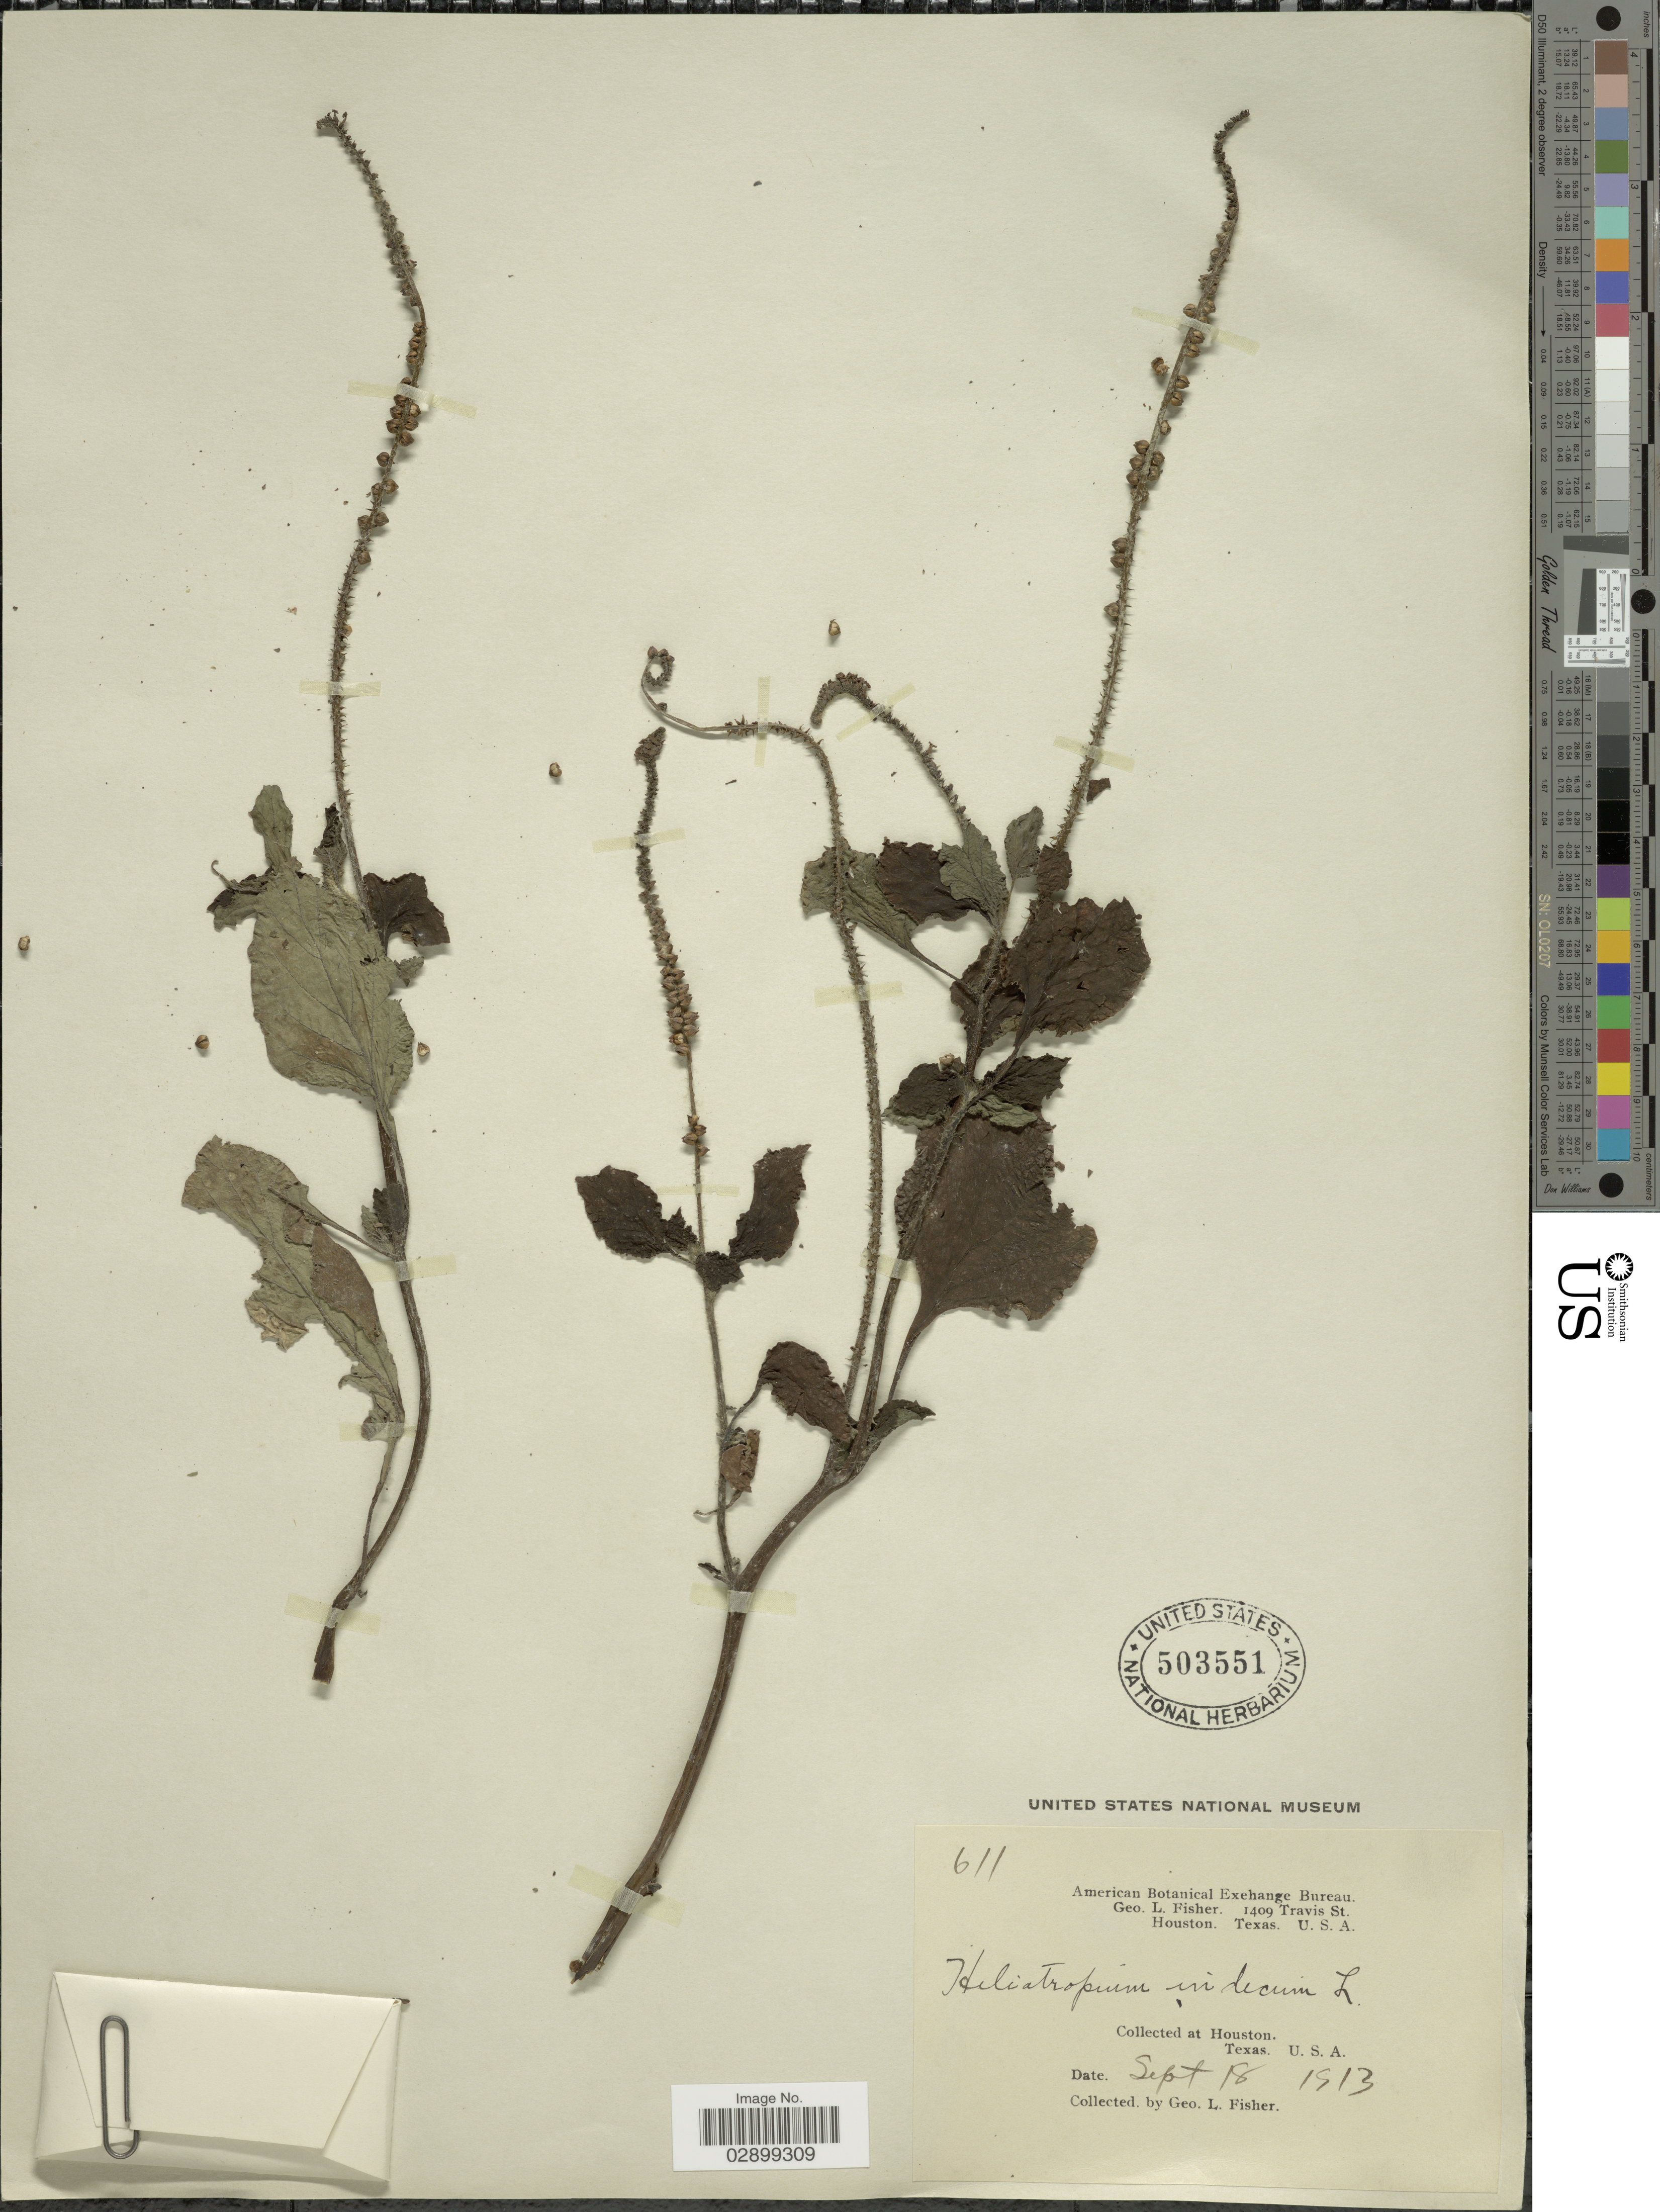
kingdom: Plantae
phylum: Tracheophyta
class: Magnoliopsida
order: Boraginales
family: Heliotropiaceae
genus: Heliotropium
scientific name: Heliotropium indicum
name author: L.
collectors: G. L. Fisher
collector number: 611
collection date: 1913-09-18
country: United States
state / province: Texas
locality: Houston.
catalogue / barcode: US 503551